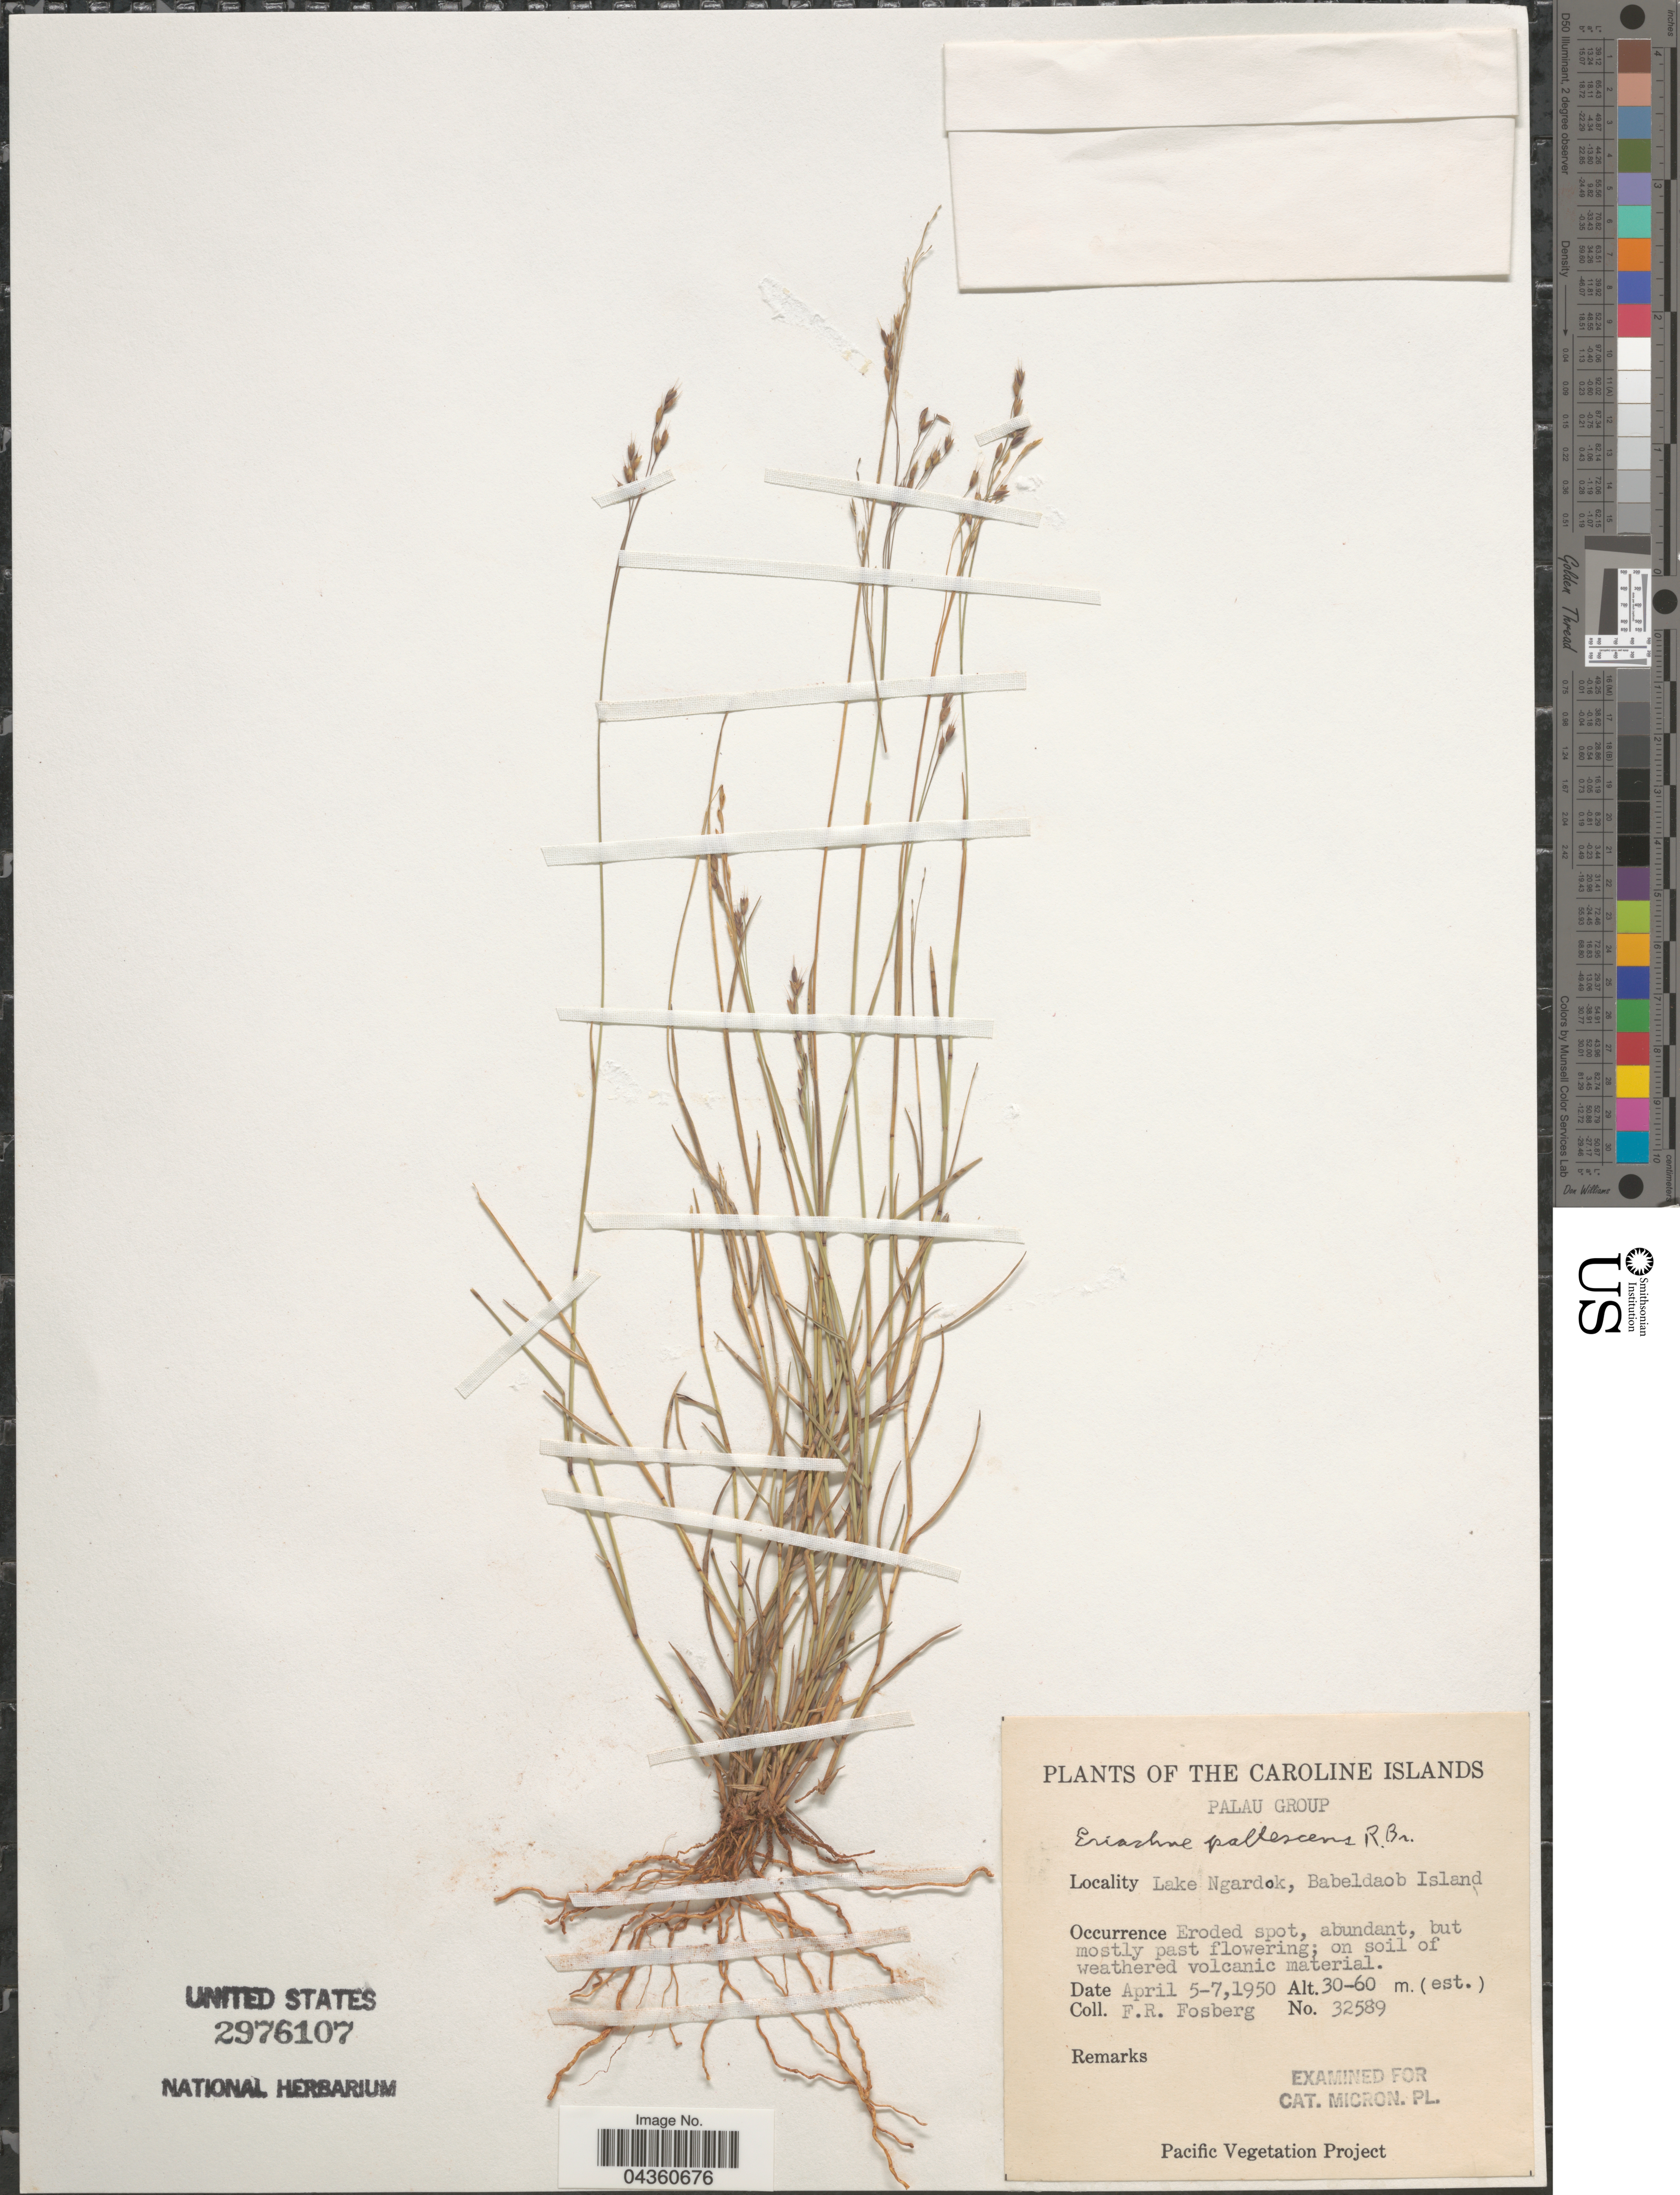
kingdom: Plantae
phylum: Tracheophyta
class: Liliopsida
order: Poales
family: Poaceae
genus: Eriachne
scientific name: Eriachne pallescens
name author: R. Br.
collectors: F. R. Fosberg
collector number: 32589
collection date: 1950-04-05/1950-04-07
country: Palau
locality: Caroline Islands. Palau Group. Lake Ngardok, Babeldaob Island.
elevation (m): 30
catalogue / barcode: US 2976107